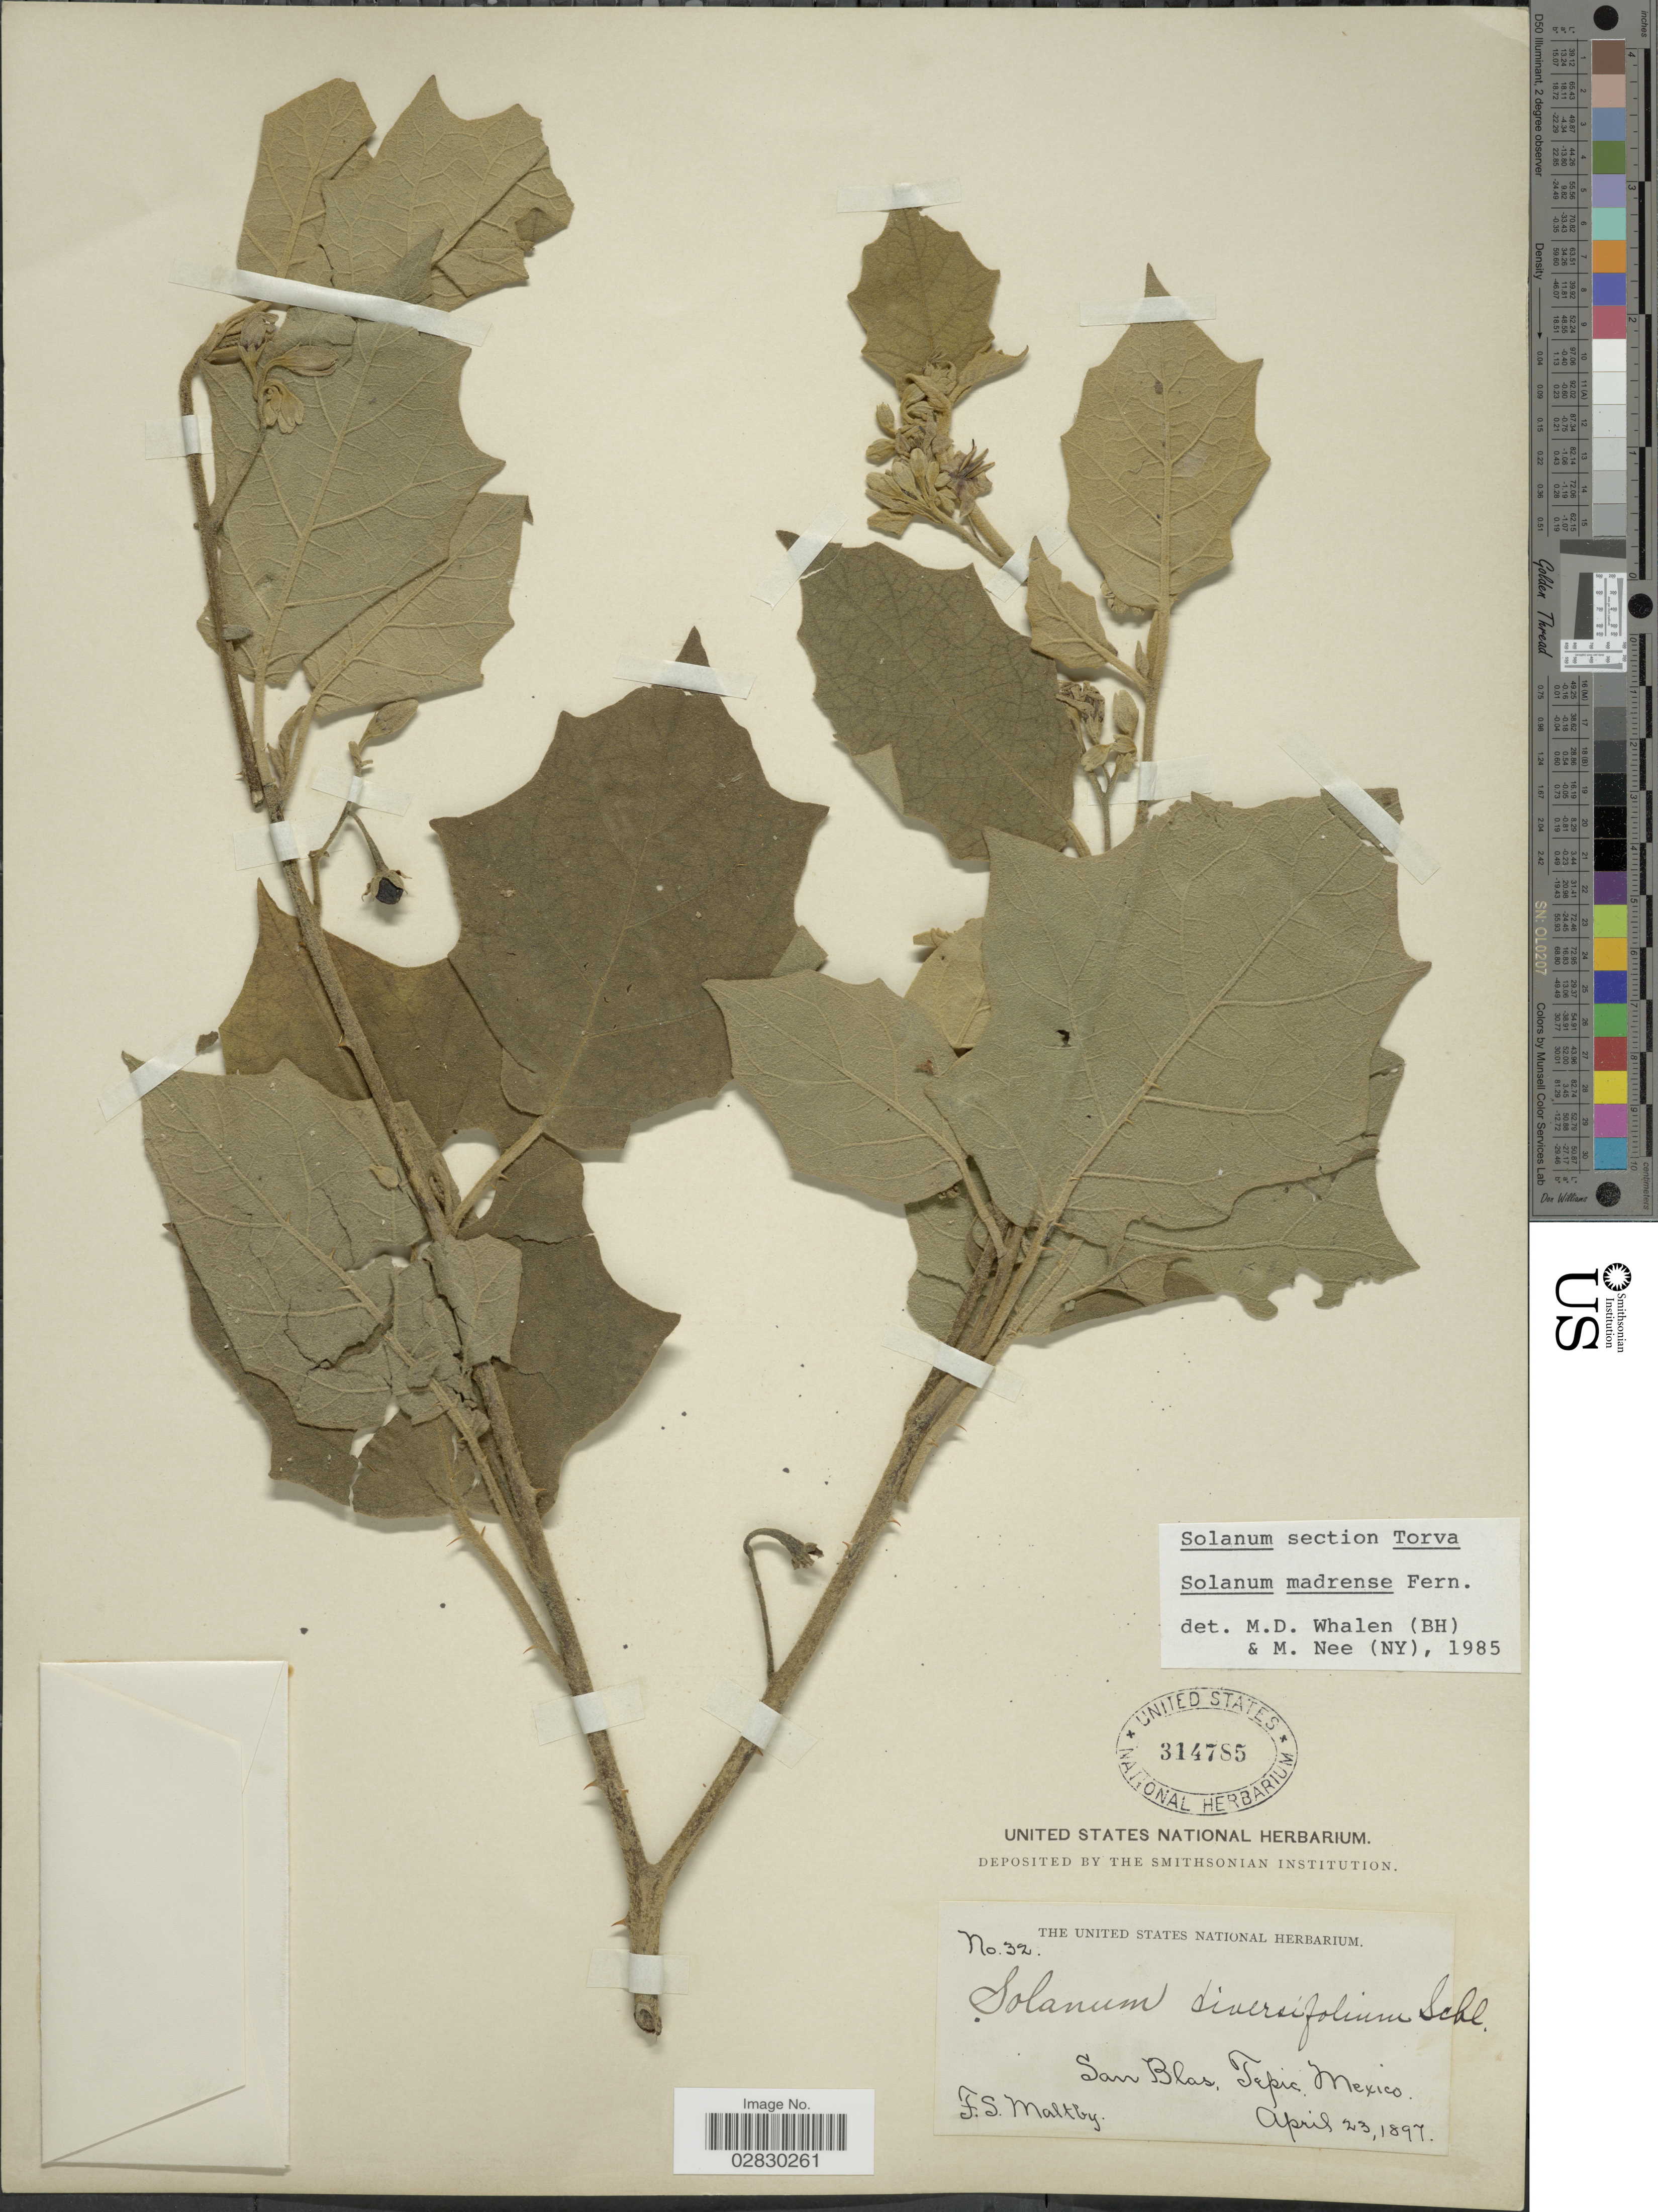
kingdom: Plantae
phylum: Tracheophyta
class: Magnoliopsida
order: Solanales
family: Solanaceae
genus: Solanum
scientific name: Solanum madrense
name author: Fernald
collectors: F. S. Maltby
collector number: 32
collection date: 1897-04-23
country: Mexico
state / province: Nayarit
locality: San Blas, Tepic.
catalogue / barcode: US 314785